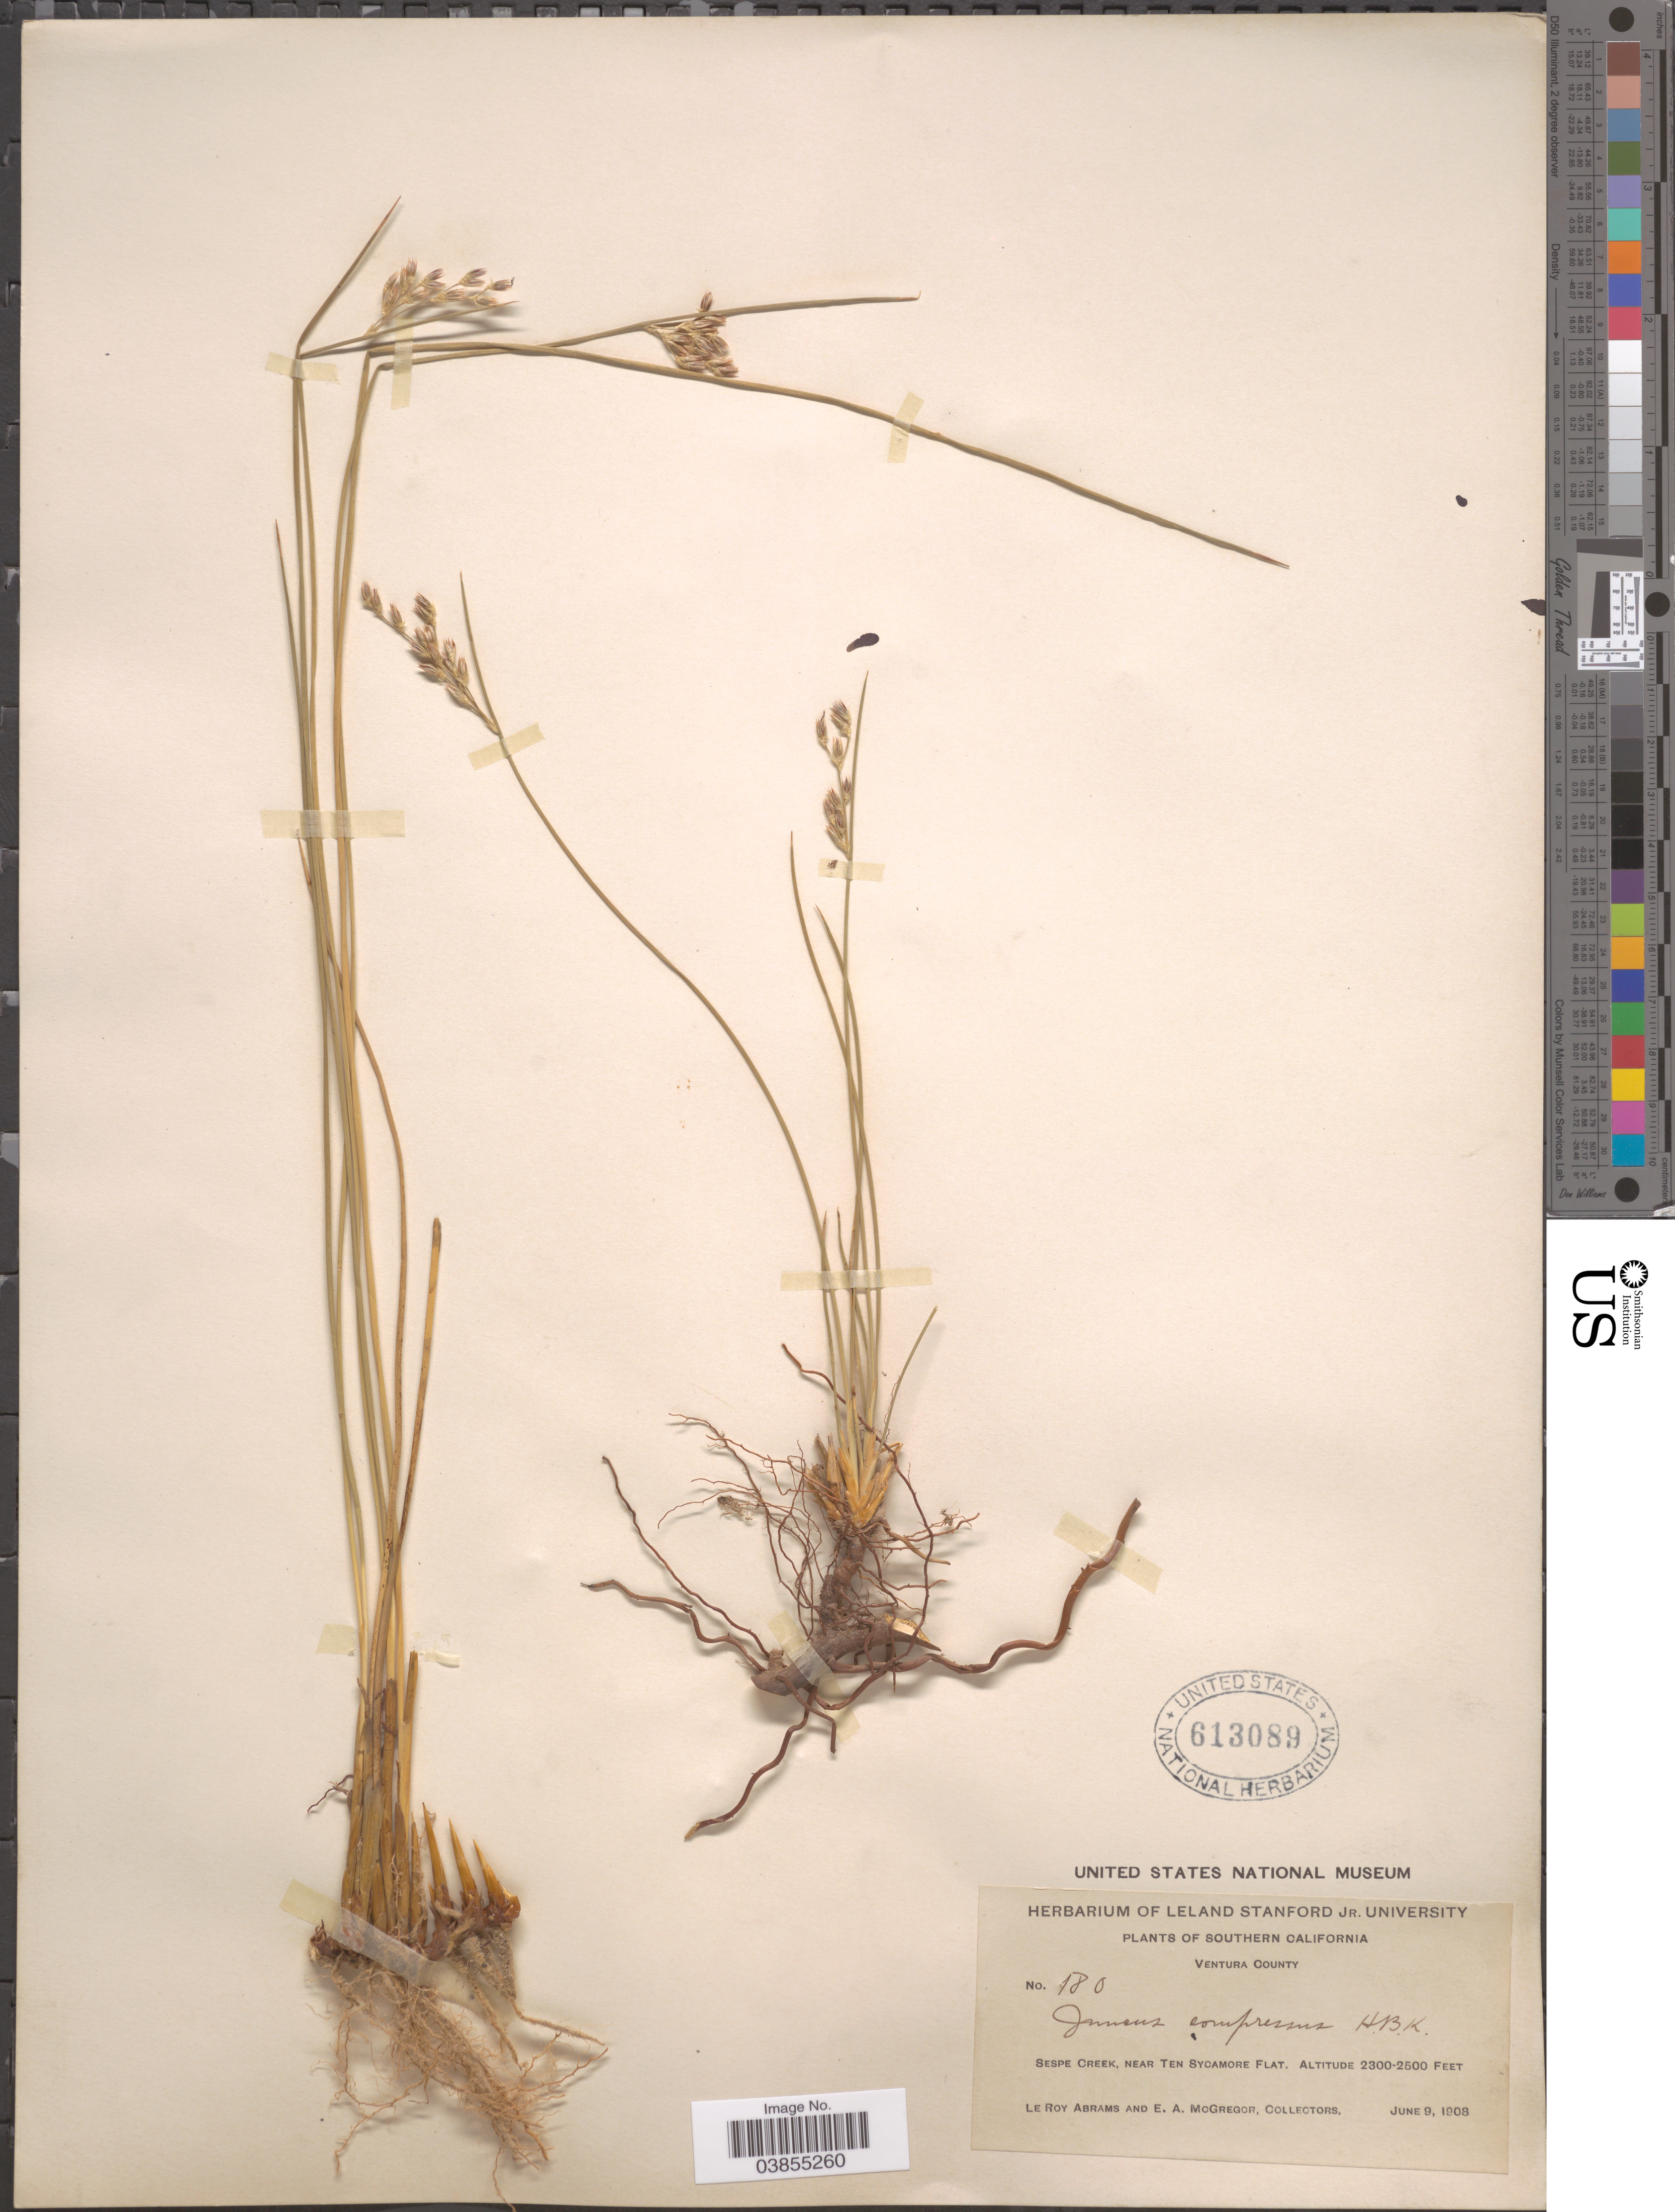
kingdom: Plantae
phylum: Tracheophyta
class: Liliopsida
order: Poales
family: Juncaceae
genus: Juncus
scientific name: Juncus mexicanus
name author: Willd. ex Schult. & Schult. f.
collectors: L. Abrams & E. A. McGregor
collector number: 180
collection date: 1908-06-09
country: United States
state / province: California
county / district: Ventura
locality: Southern California. Ventura County. Sespe Creek, near Ten Sycamore Flat.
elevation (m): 701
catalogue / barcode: US 613089